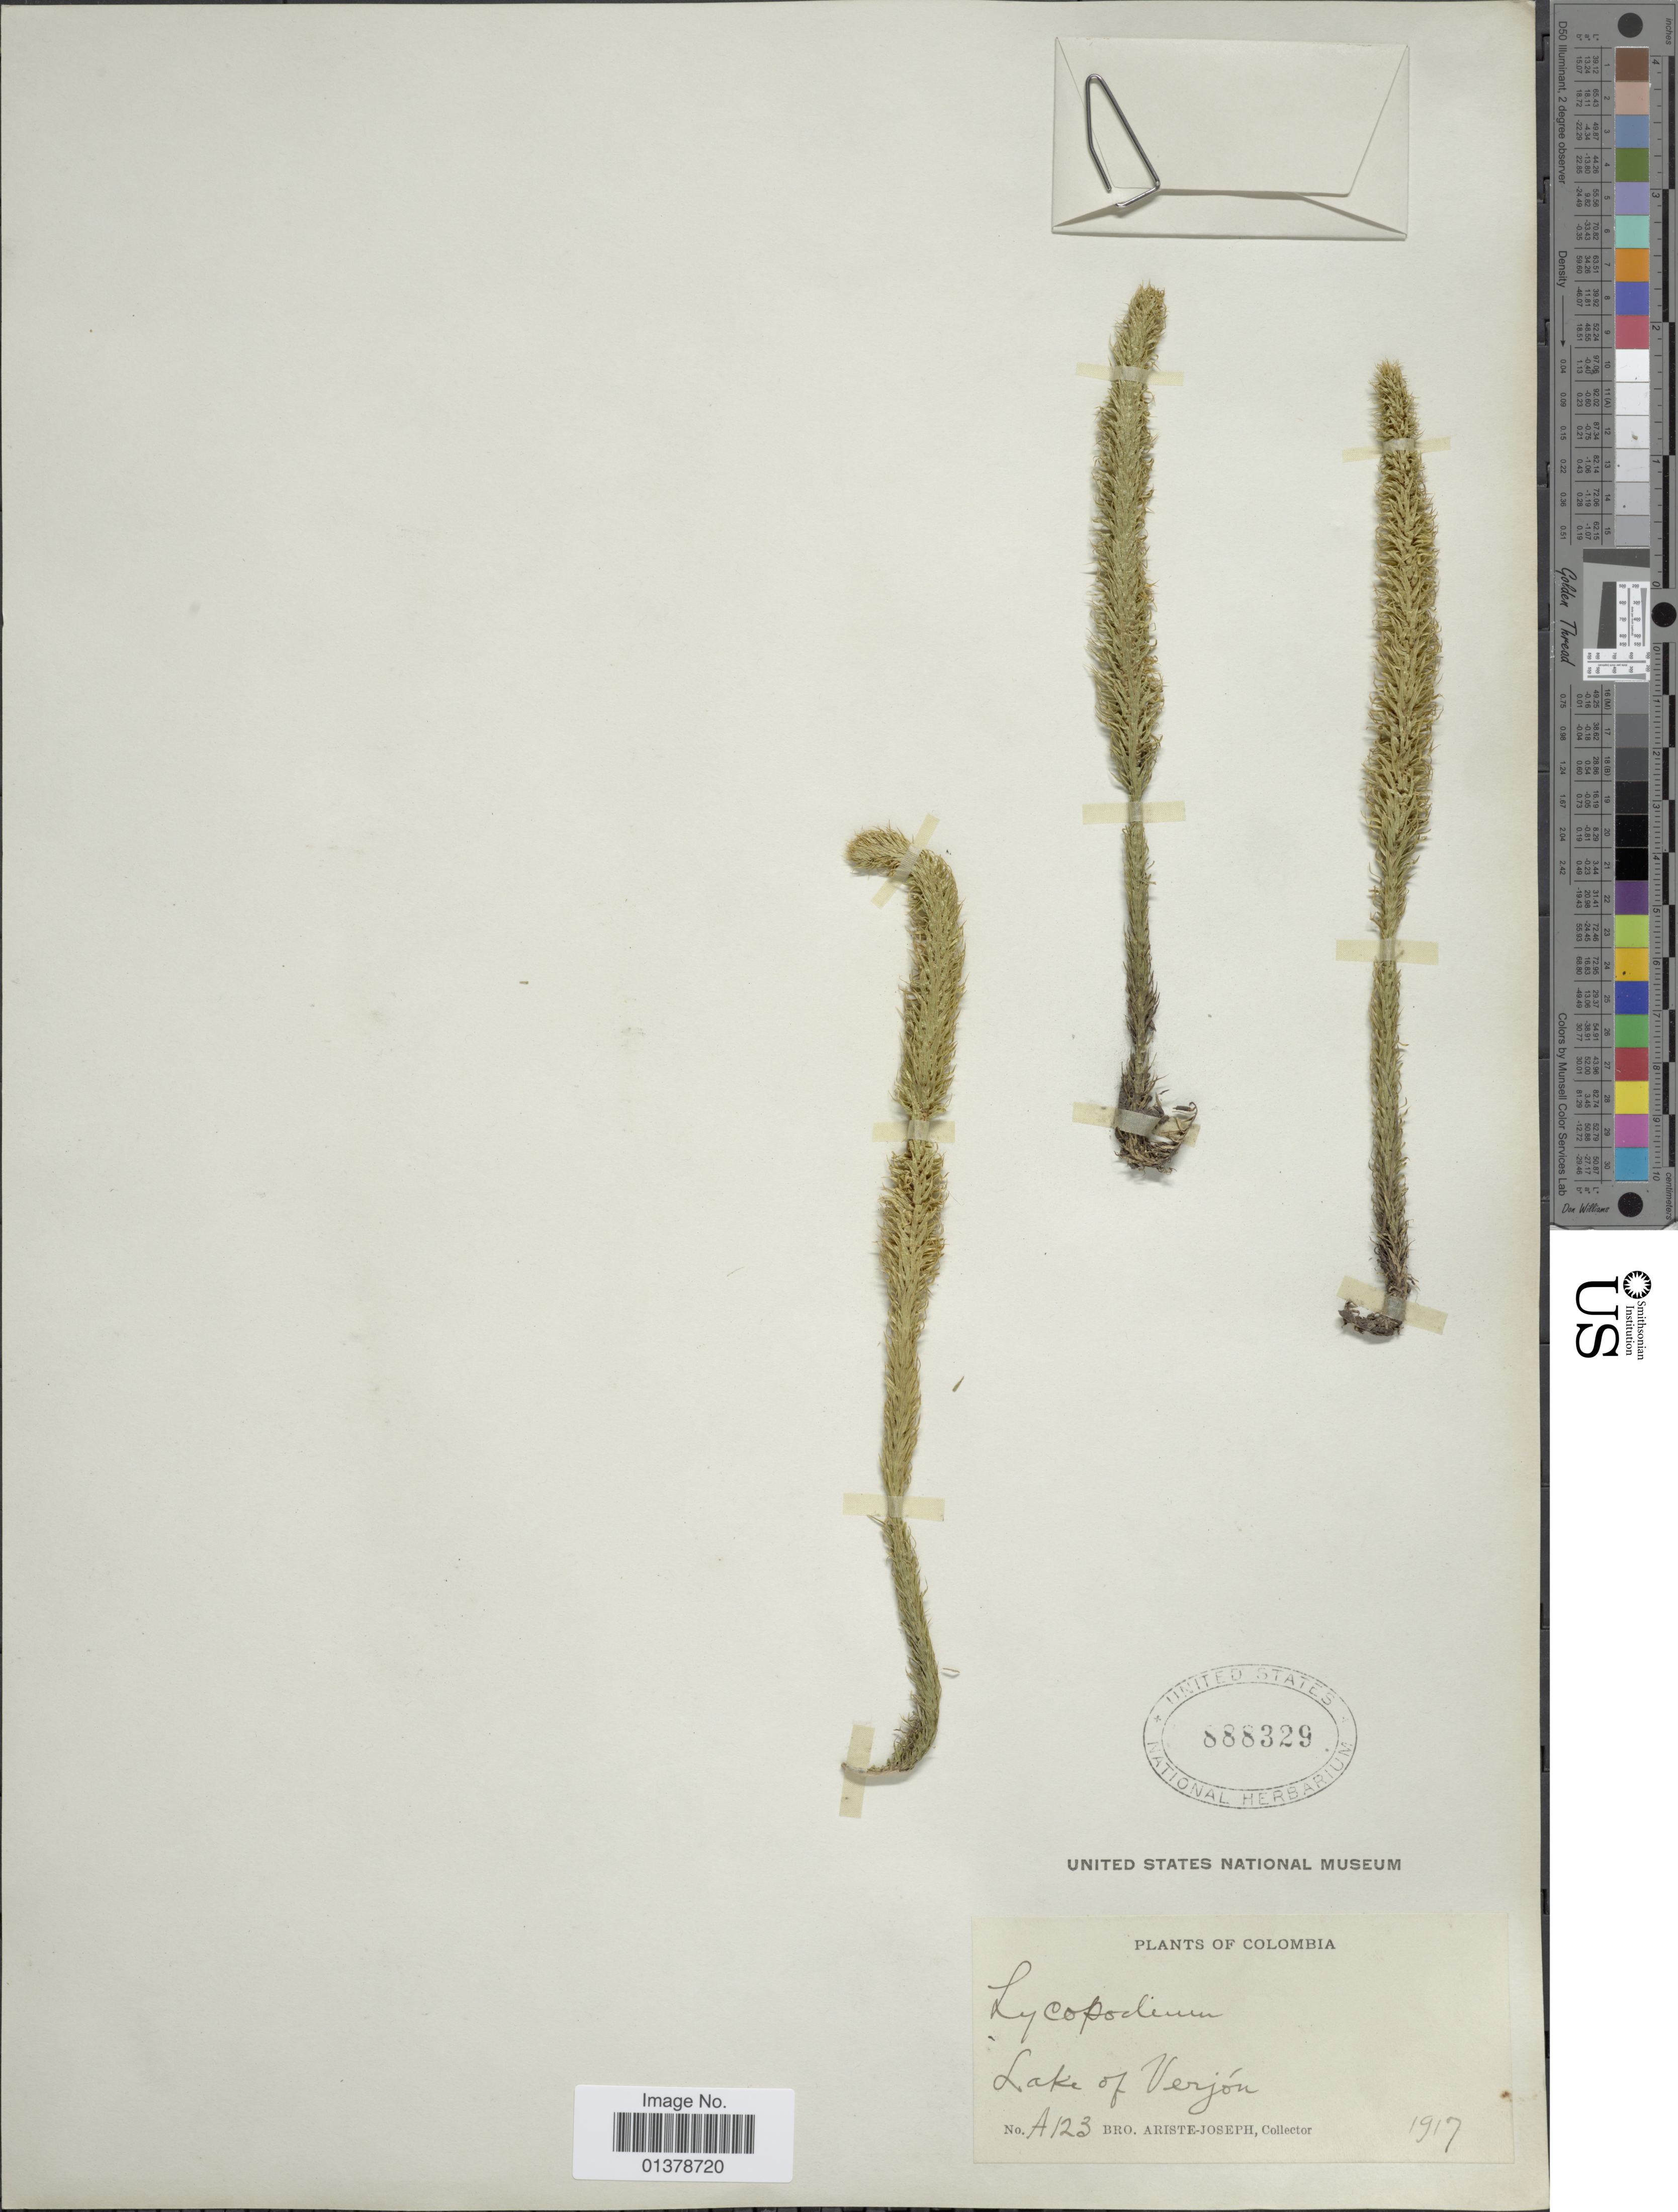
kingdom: Plantae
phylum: Tracheophyta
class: Lycopodiopsida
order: Lycopodiales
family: Lycopodiaceae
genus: Lycopodiella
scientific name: Lycopodiella alopecuroides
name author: (L.) Cranfill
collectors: Bro. Ariste-Joseph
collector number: A123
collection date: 1917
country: Colombia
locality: Lake of Verjón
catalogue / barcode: US 888329